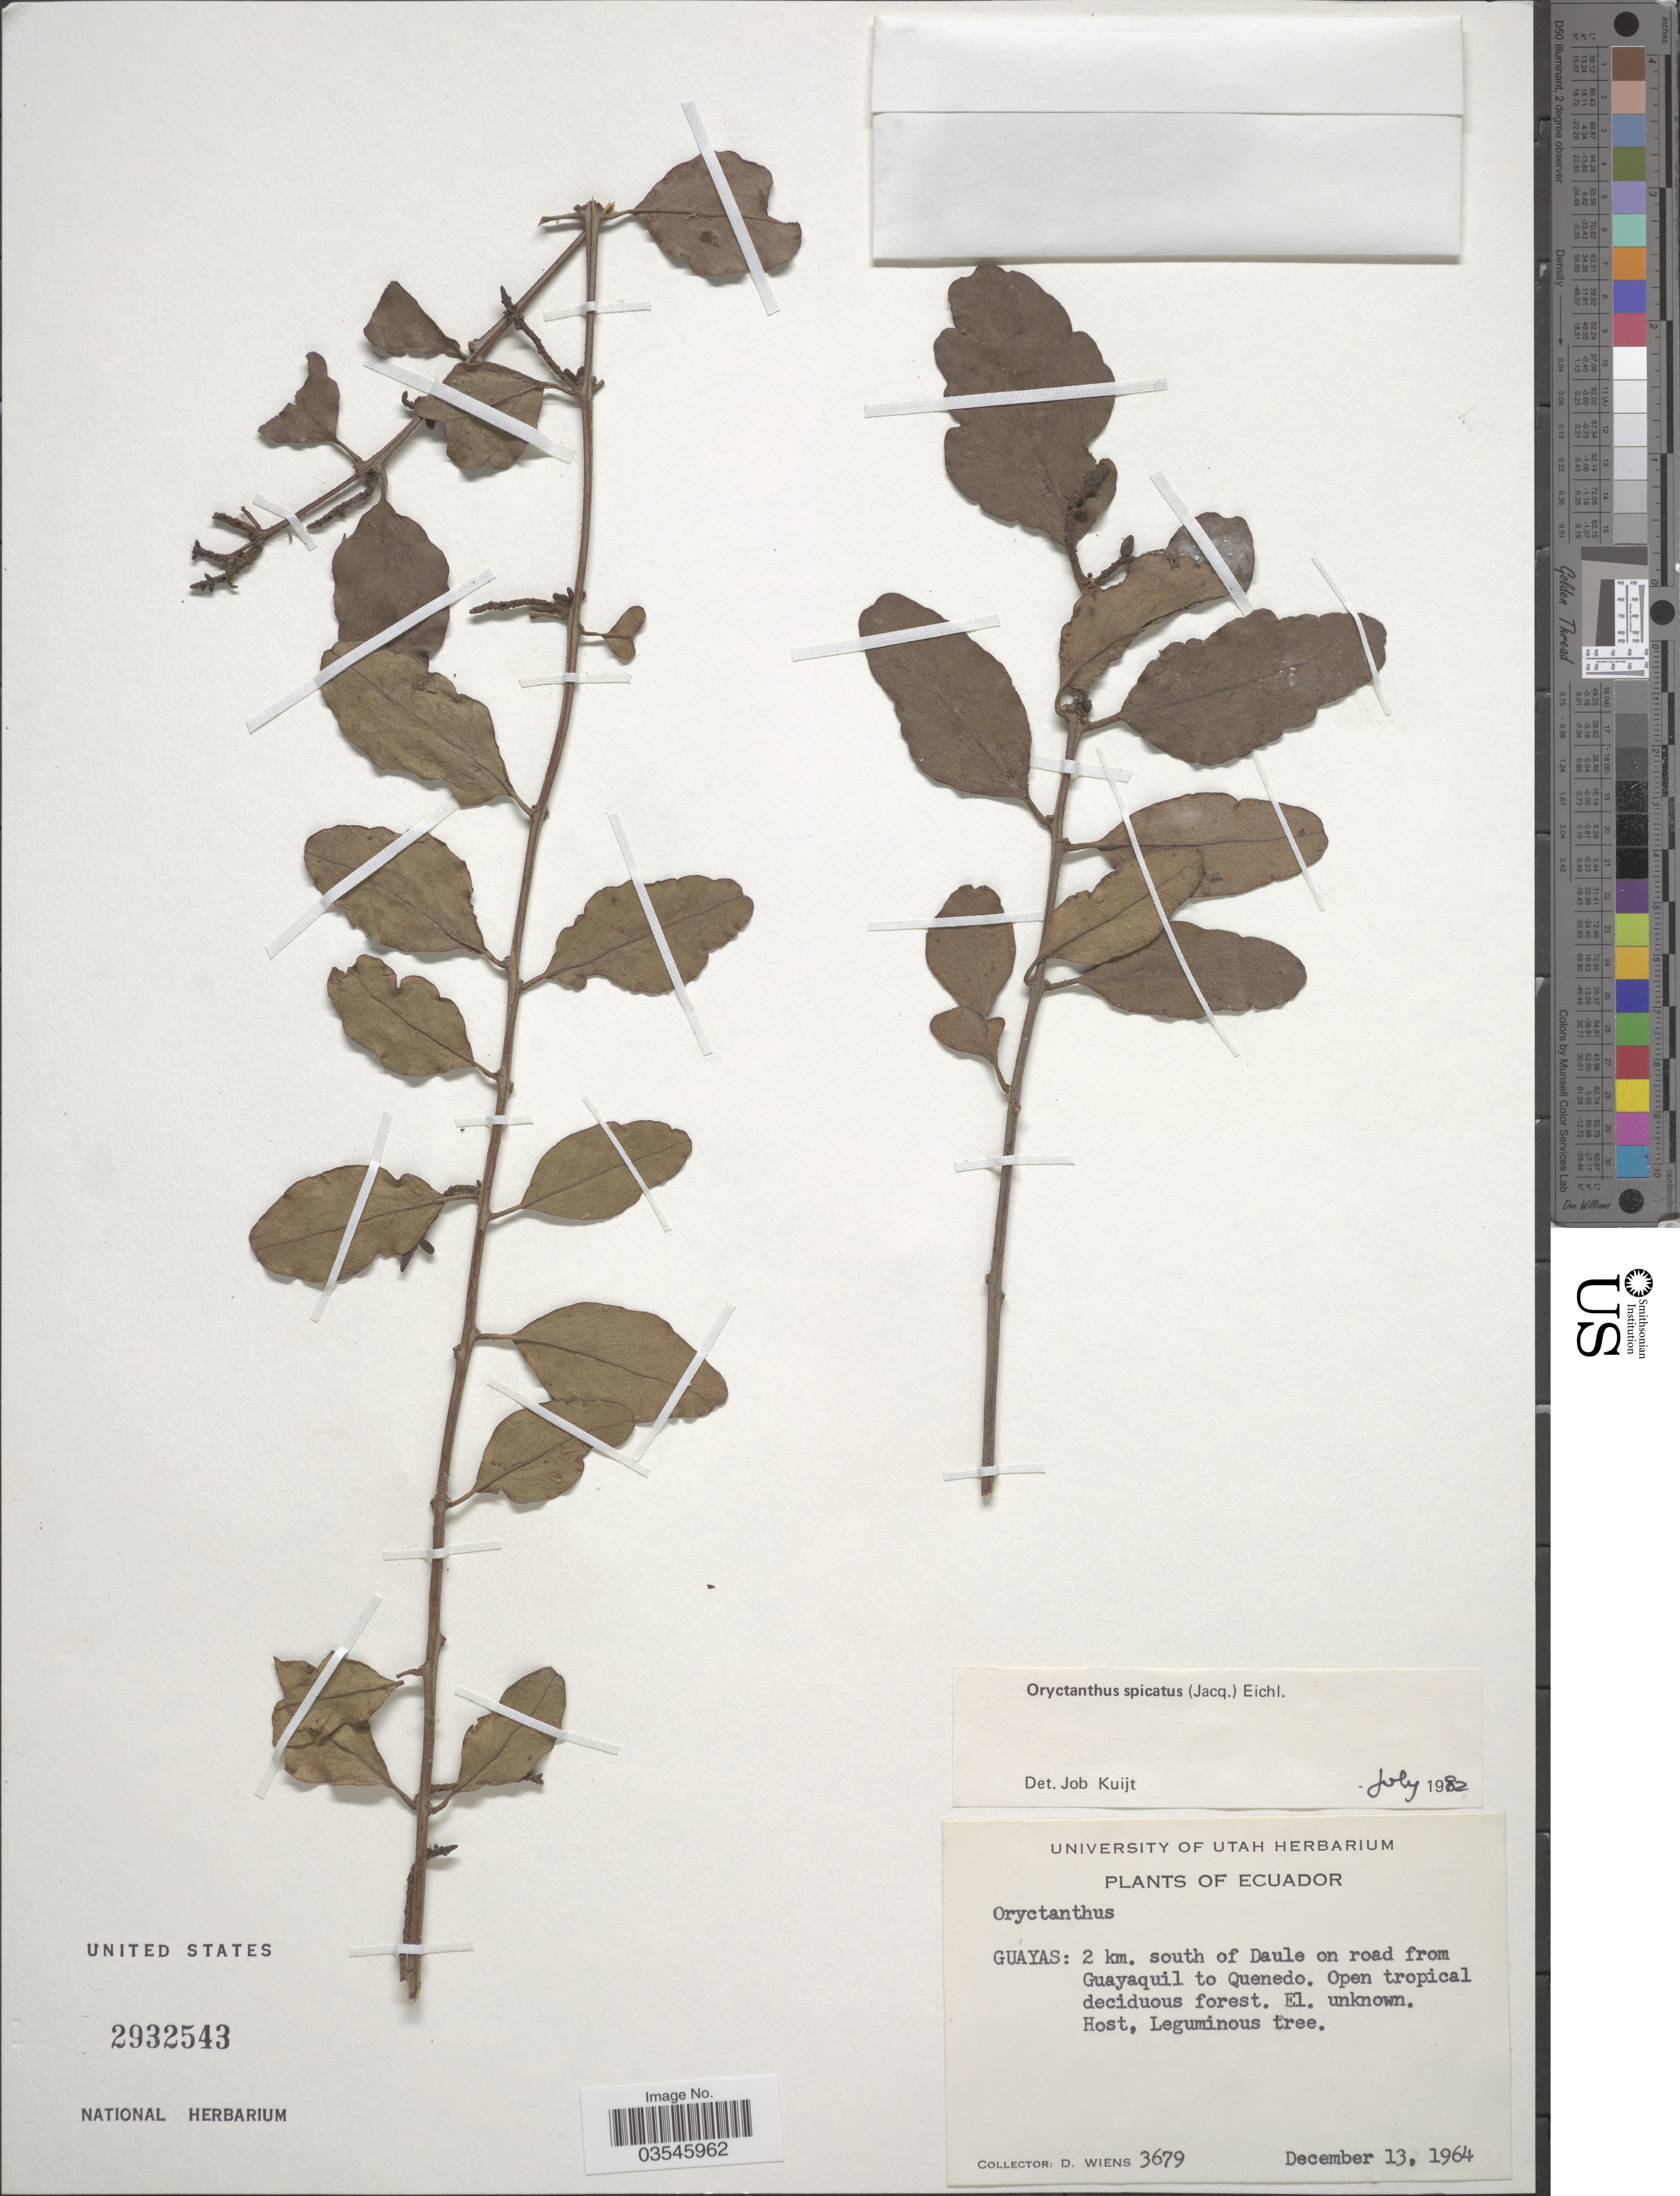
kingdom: Plantae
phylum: Tracheophyta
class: Magnoliopsida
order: Santalales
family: Loranthaceae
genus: Oryctanthus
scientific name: Oryctanthus spicatus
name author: (Jacq.) Eichler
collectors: D. Wiens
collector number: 3679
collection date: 1964-12-13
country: Ecuador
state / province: Guayas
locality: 2 km. south of Daule on road from Guayaquil to Quenedo.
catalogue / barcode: US 2932543